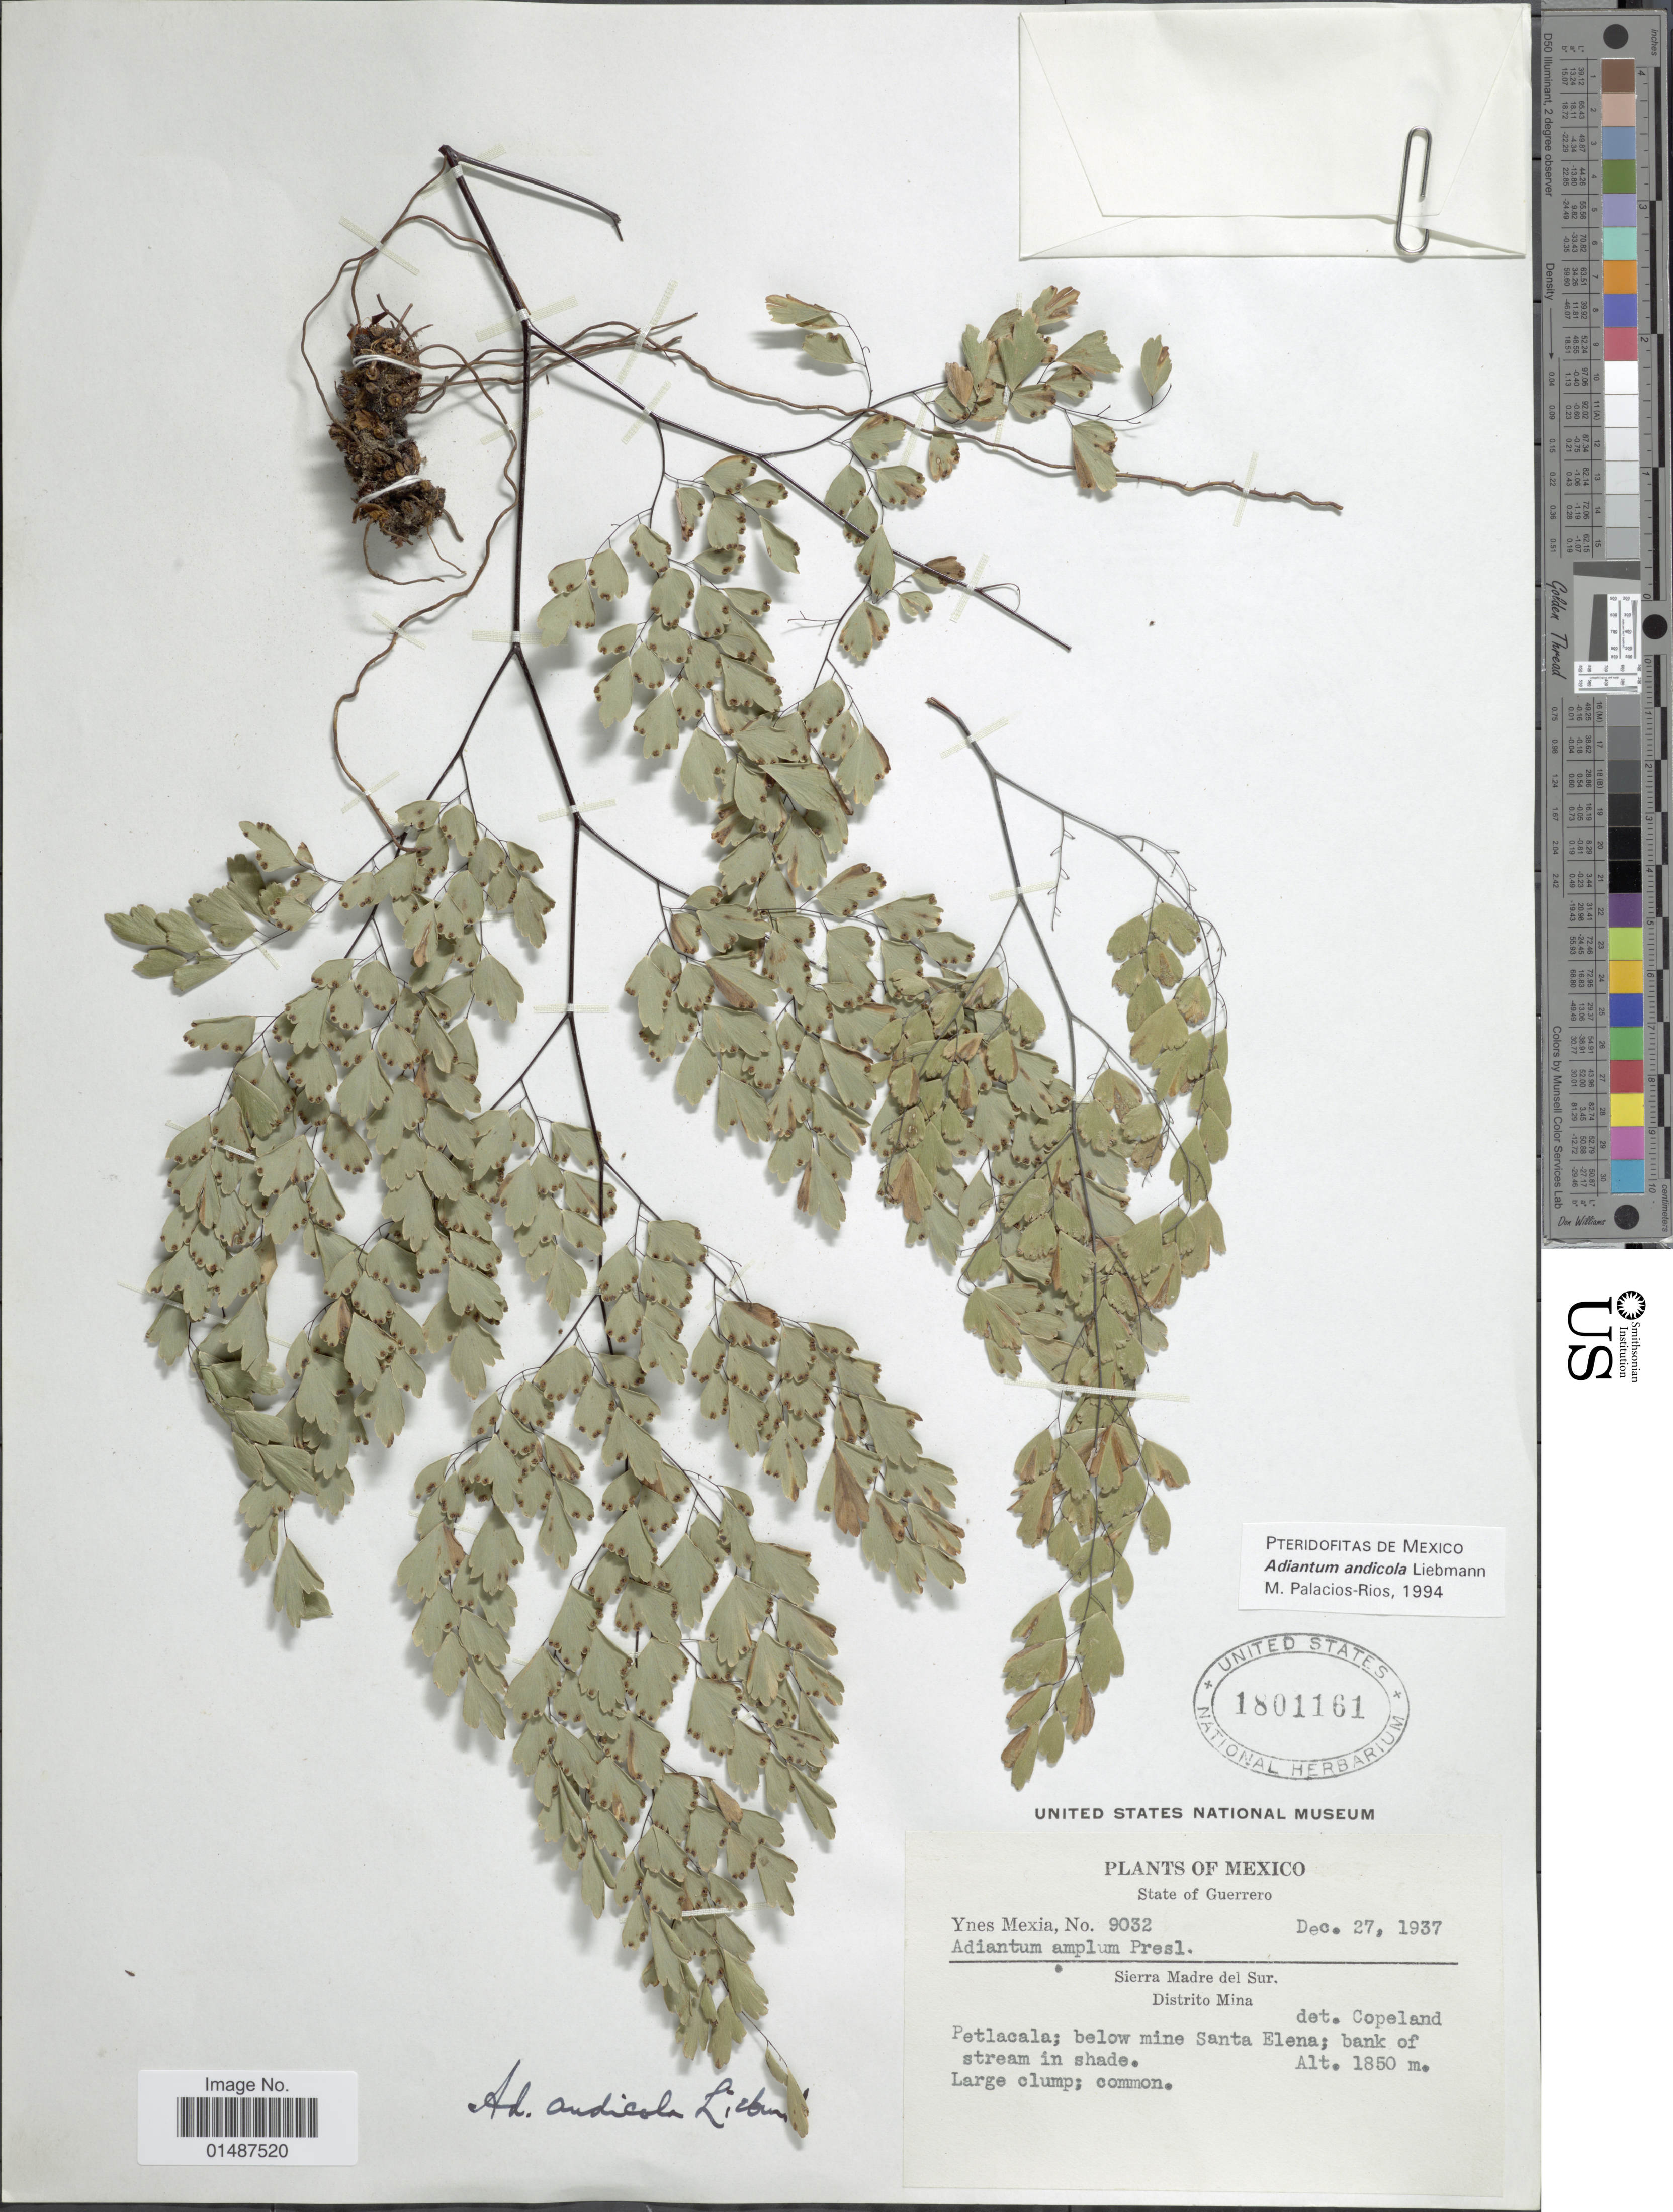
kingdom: Plantae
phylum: Tracheophyta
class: Polypodiopsida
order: Polypodiales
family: Pteridaceae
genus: Adiantum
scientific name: Adiantum andicola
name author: Liebm.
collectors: Y. Mexia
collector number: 9032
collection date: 1937-12-27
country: Mexico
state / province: Guerrero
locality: Petlacala: below mine Santa Elena; bank of stream in shade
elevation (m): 1850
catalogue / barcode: US 1801161